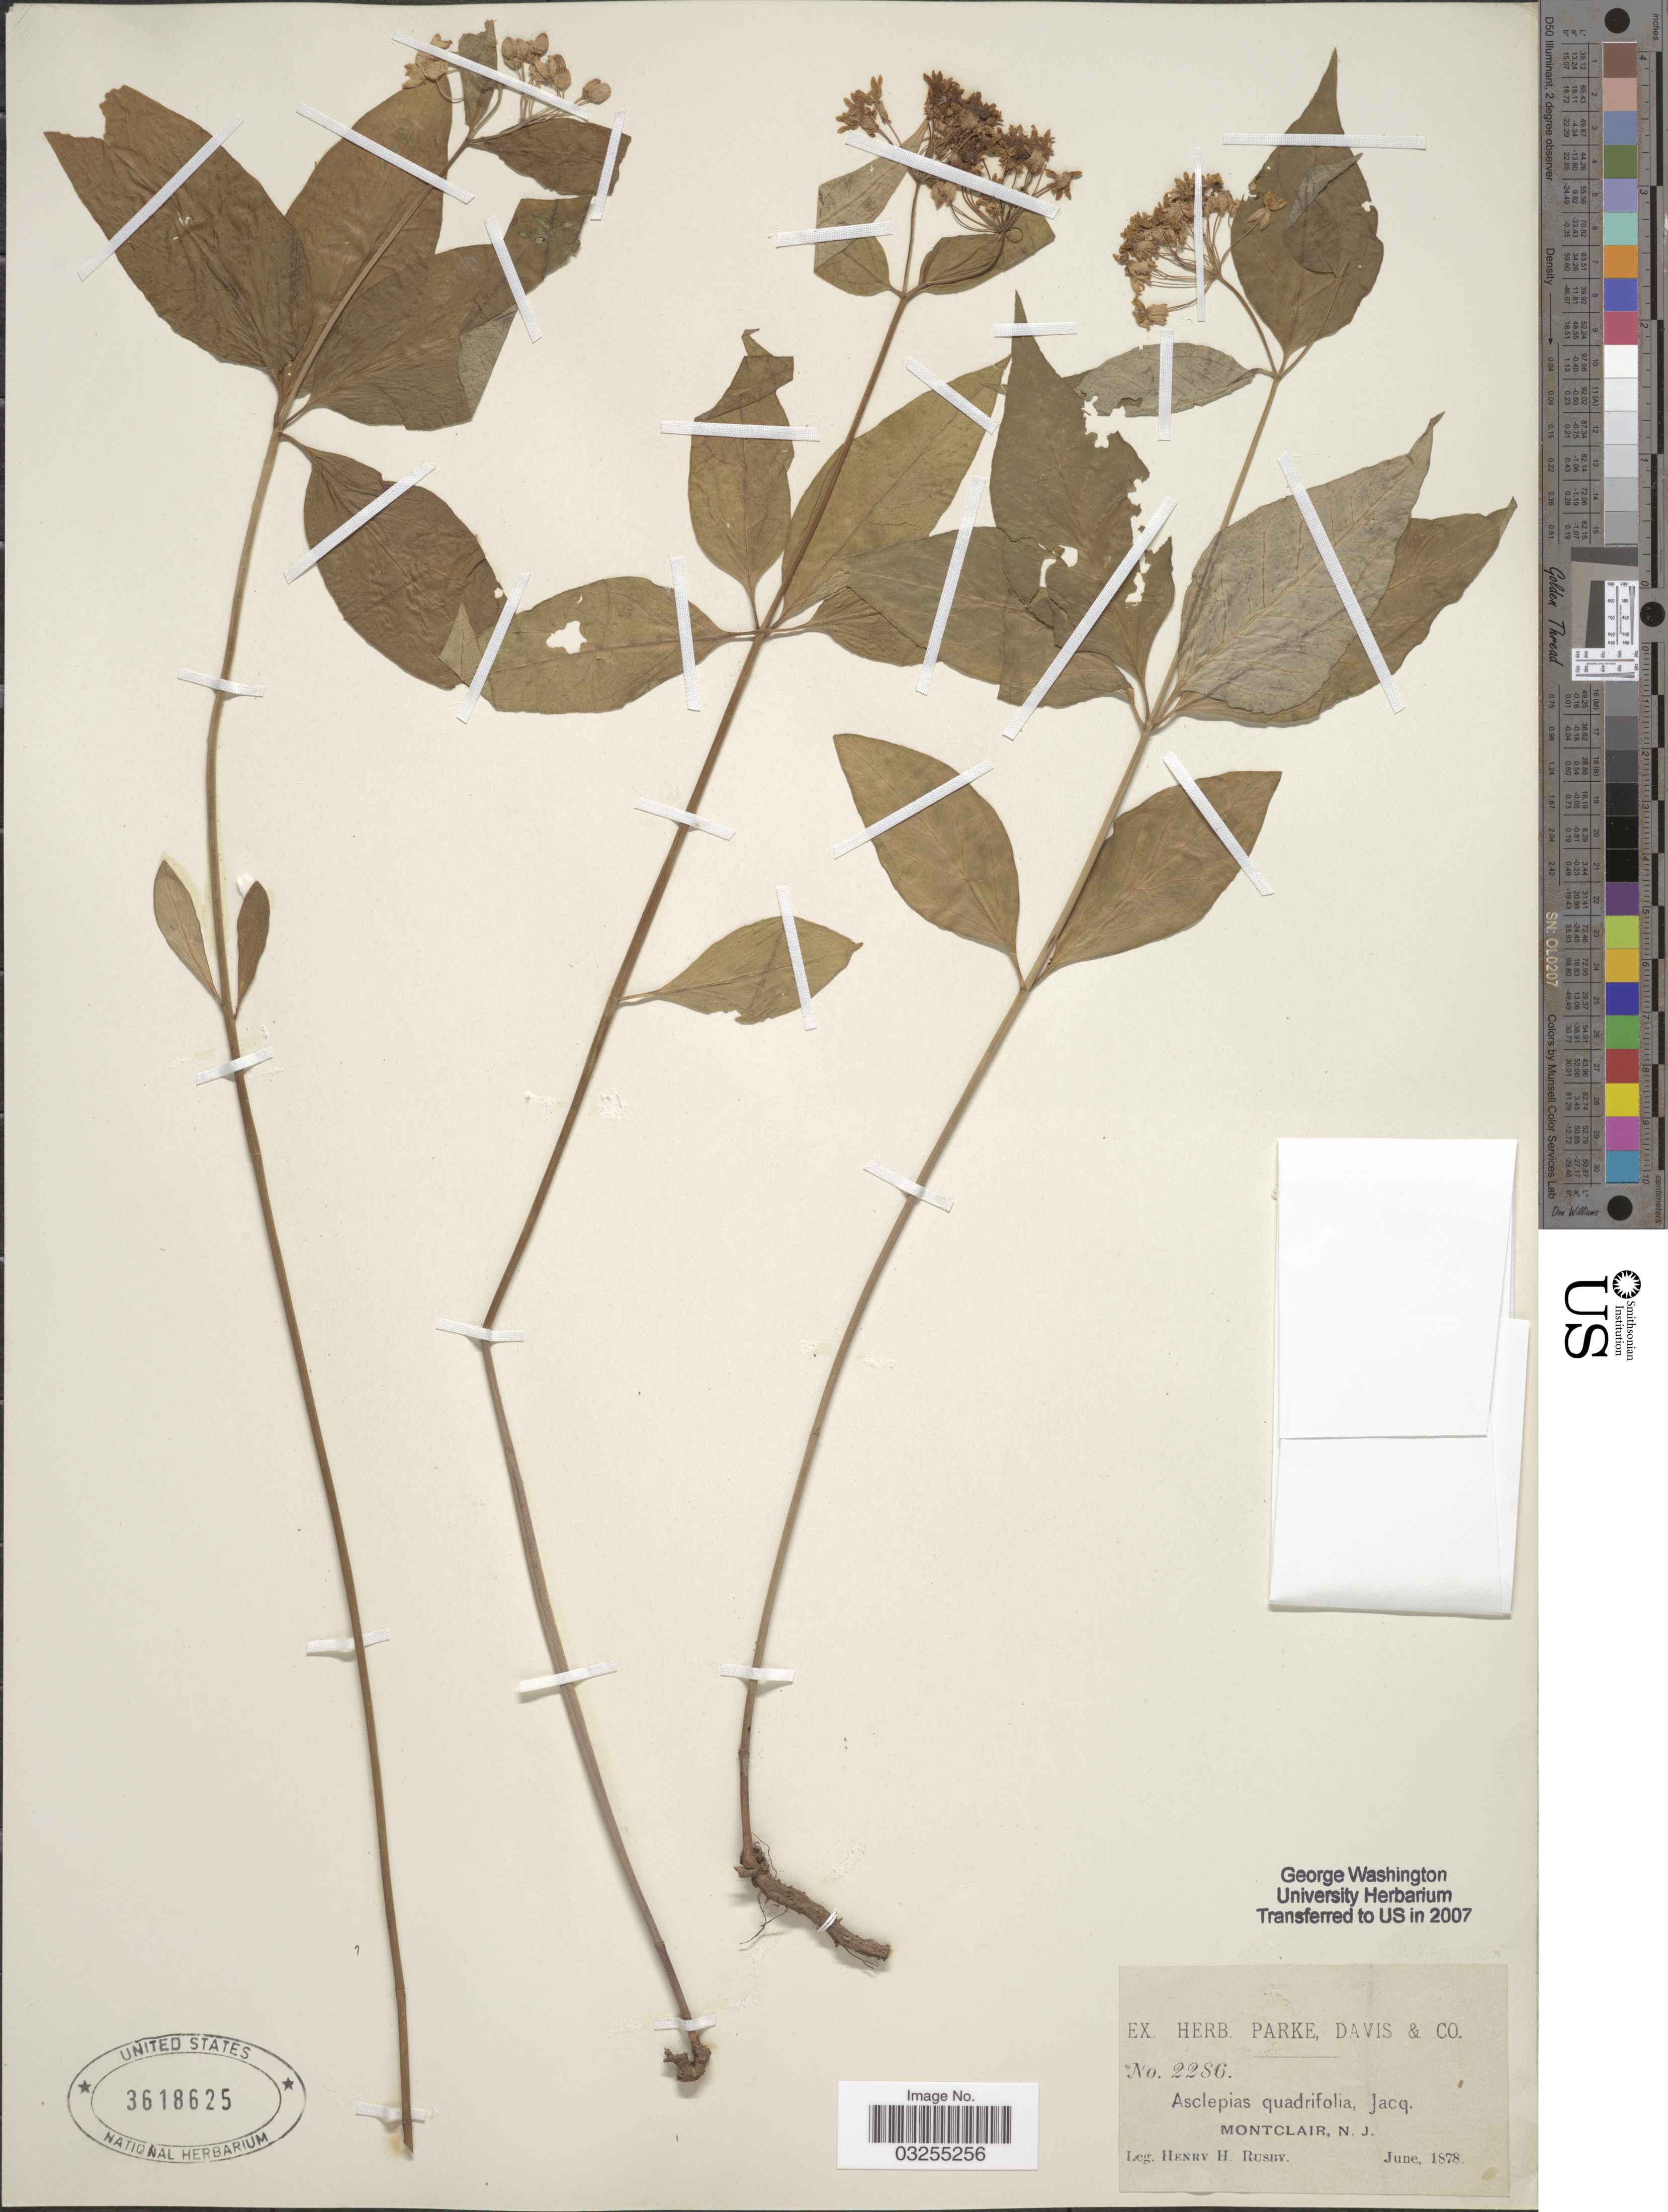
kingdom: Plantae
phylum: Tracheophyta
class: Magnoliopsida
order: Gentianales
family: Apocynaceae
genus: Asclepias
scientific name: Asclepias quadrifolia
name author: Jacq.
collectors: H. H. Rusby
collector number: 2286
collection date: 1878-06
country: United States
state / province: New Jersey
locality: Montclair.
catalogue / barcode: US 3618625